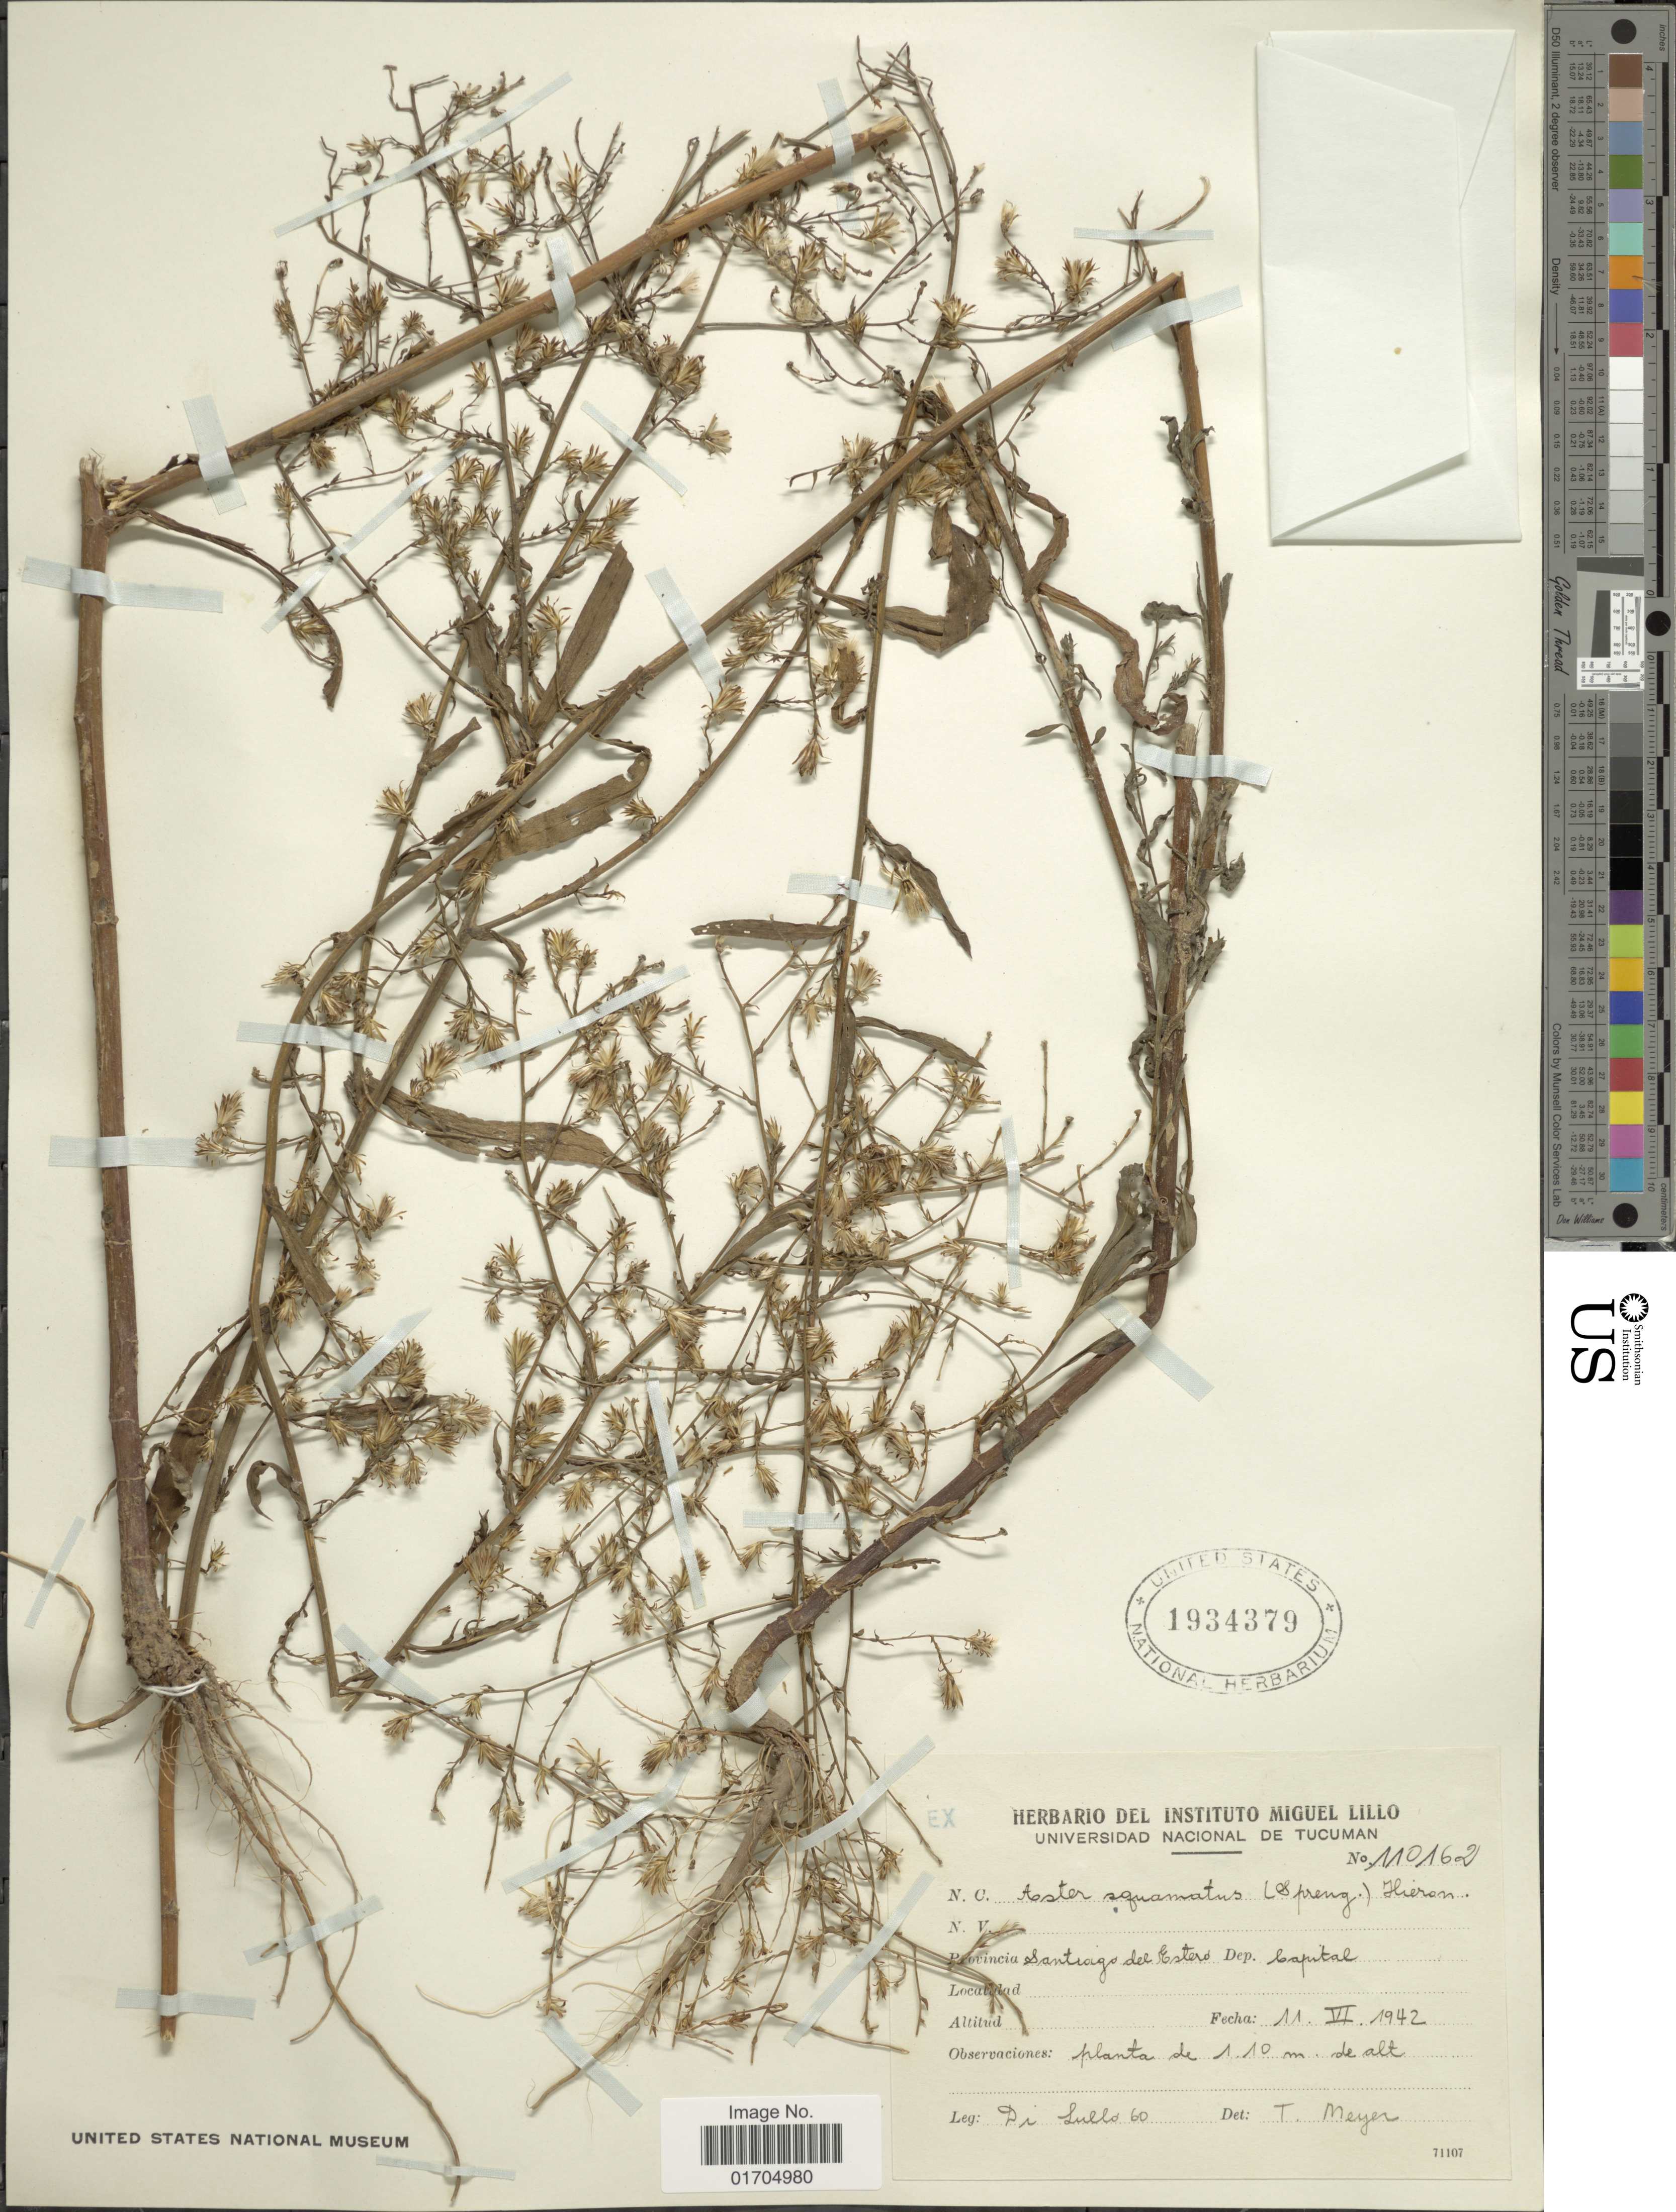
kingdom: Plantae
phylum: Tracheophyta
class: Magnoliopsida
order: Asterales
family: Asteraceae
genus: Symphyotrichum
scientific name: Symphyotrichum squamatum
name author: (Spreng.) G.L. Nesom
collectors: -. Disullo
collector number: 60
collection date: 1942-06-11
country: Argentina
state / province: Santiago del Estero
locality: Dep. Capital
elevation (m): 110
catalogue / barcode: US 1934379